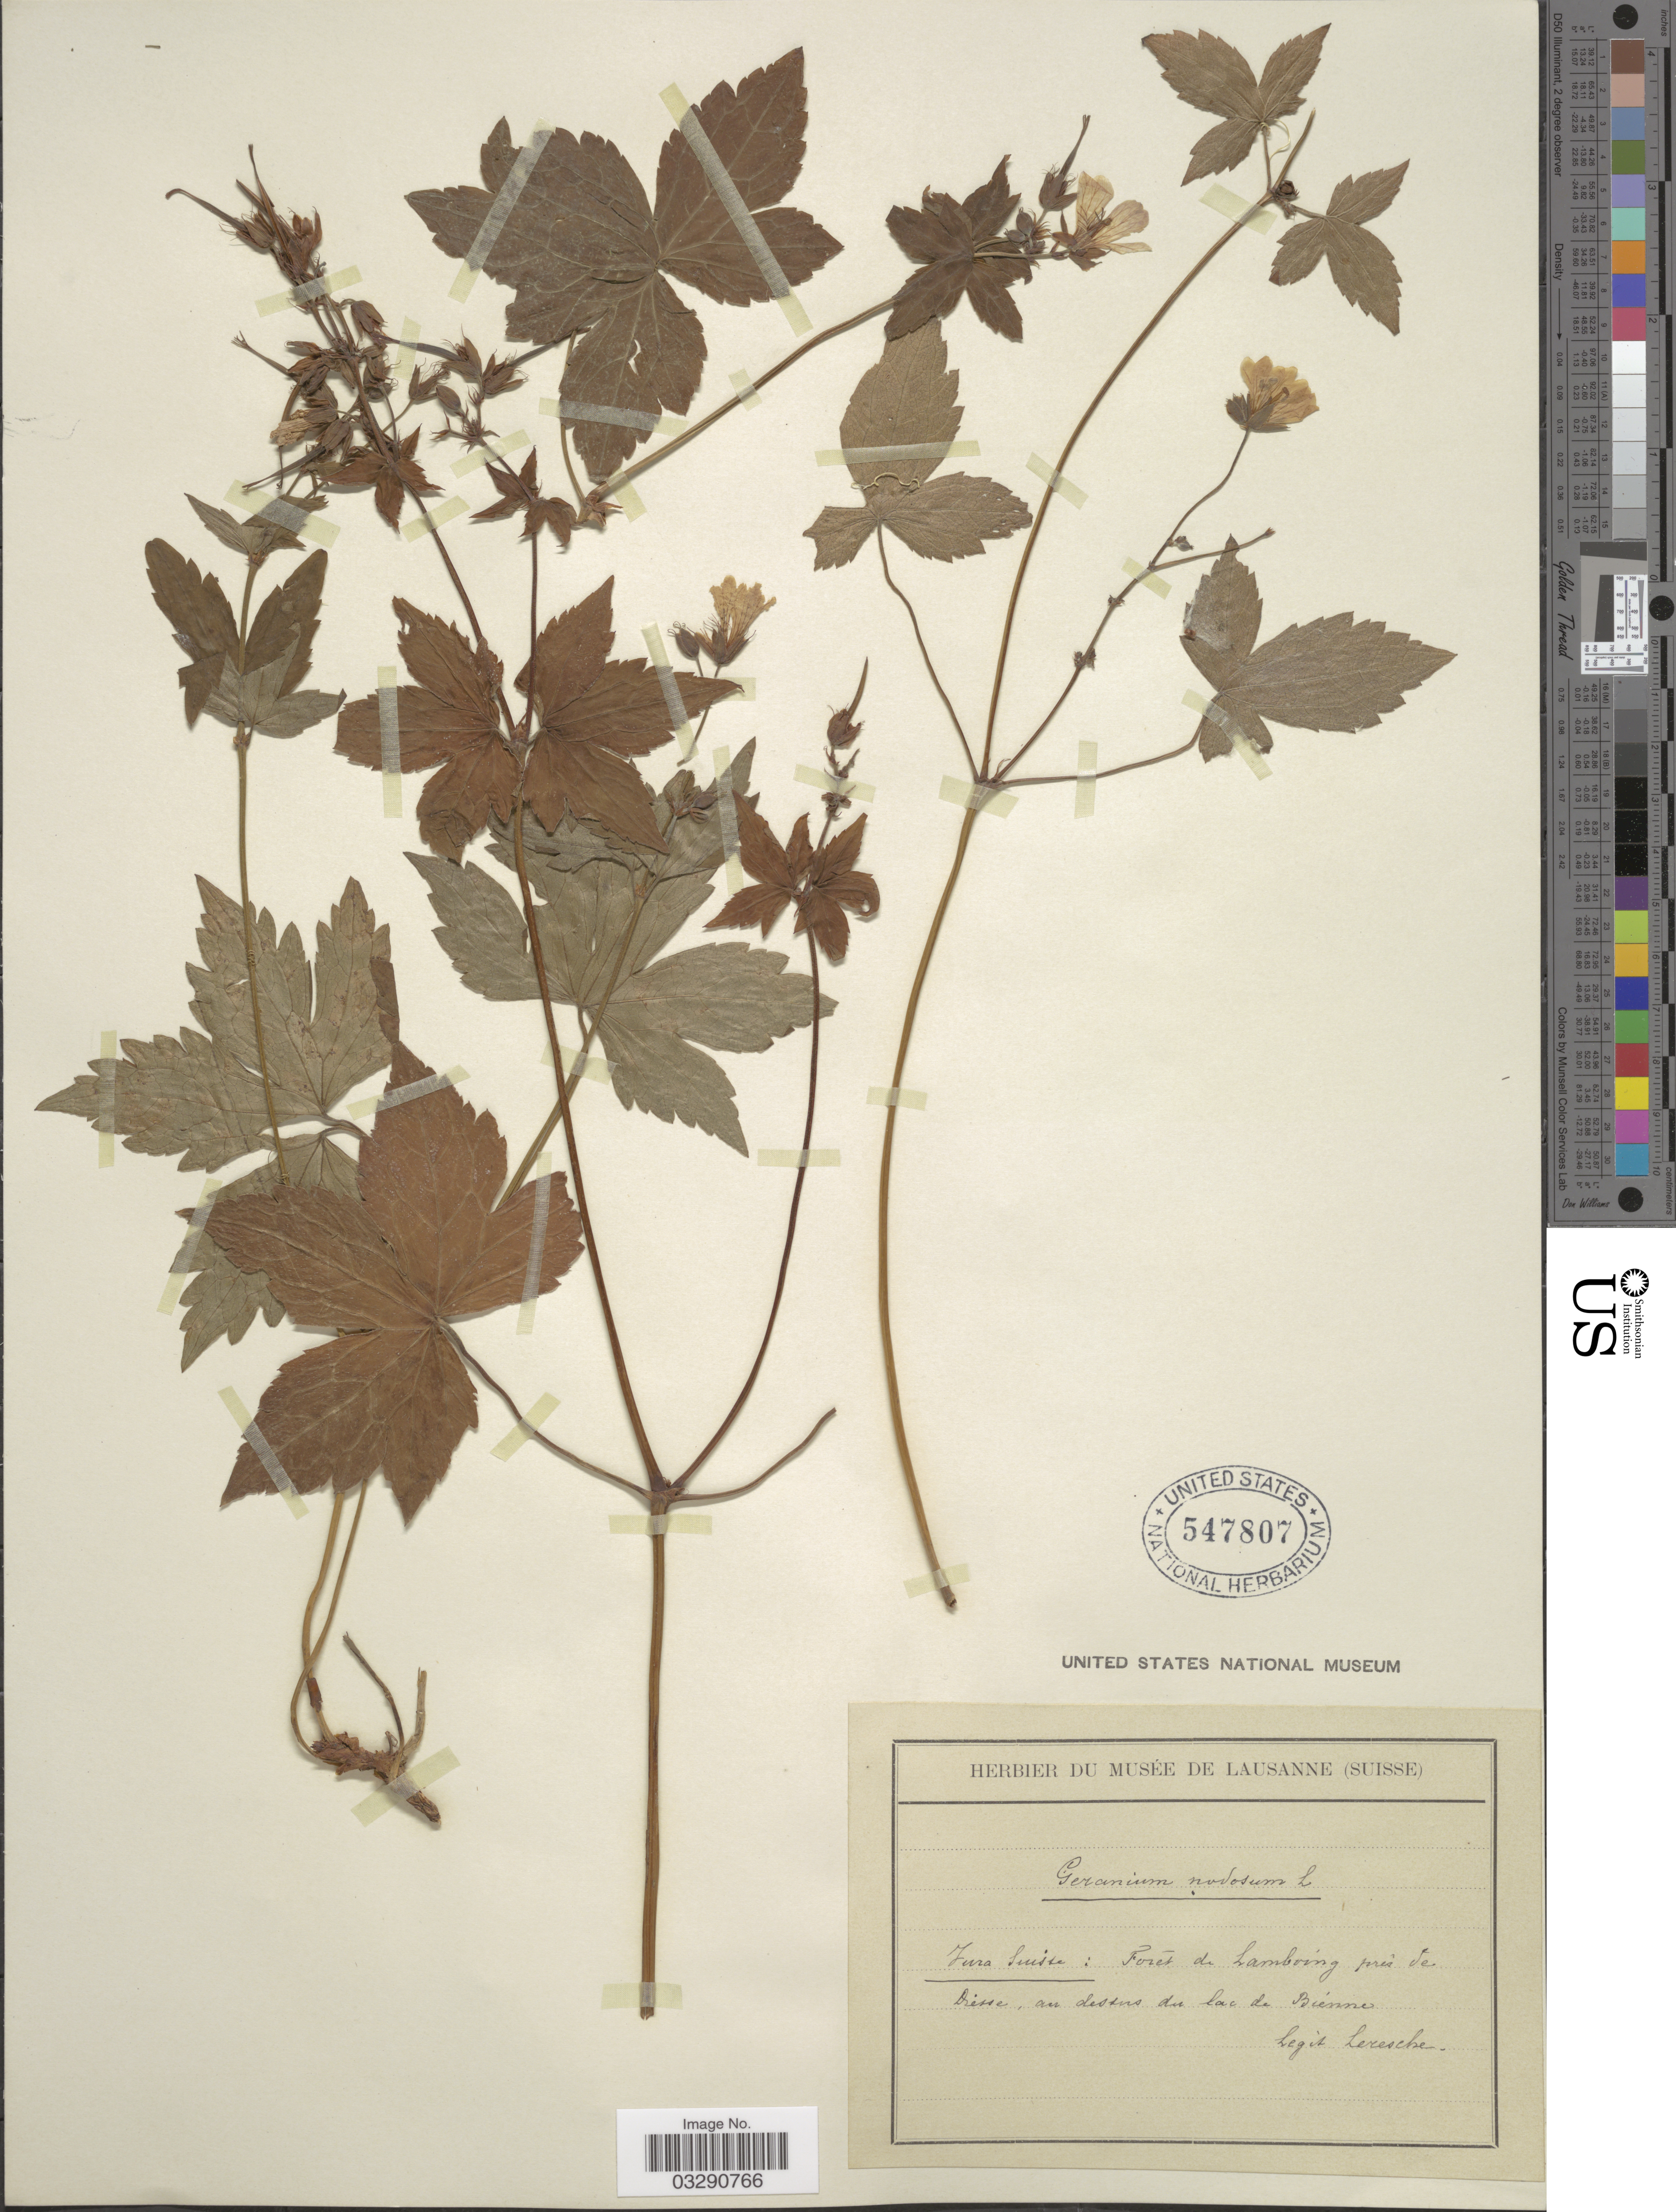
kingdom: Plantae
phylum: Tracheophyta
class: Magnoliopsida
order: Geraniales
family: Geraniaceae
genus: Geranium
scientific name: Geranium nodosum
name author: L.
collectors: Leresche, --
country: Switzerland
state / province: Jura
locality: Suisse: Forêt de Lamboing, prés de Diesse, au dessus du lac de Bienne.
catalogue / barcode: US 547807